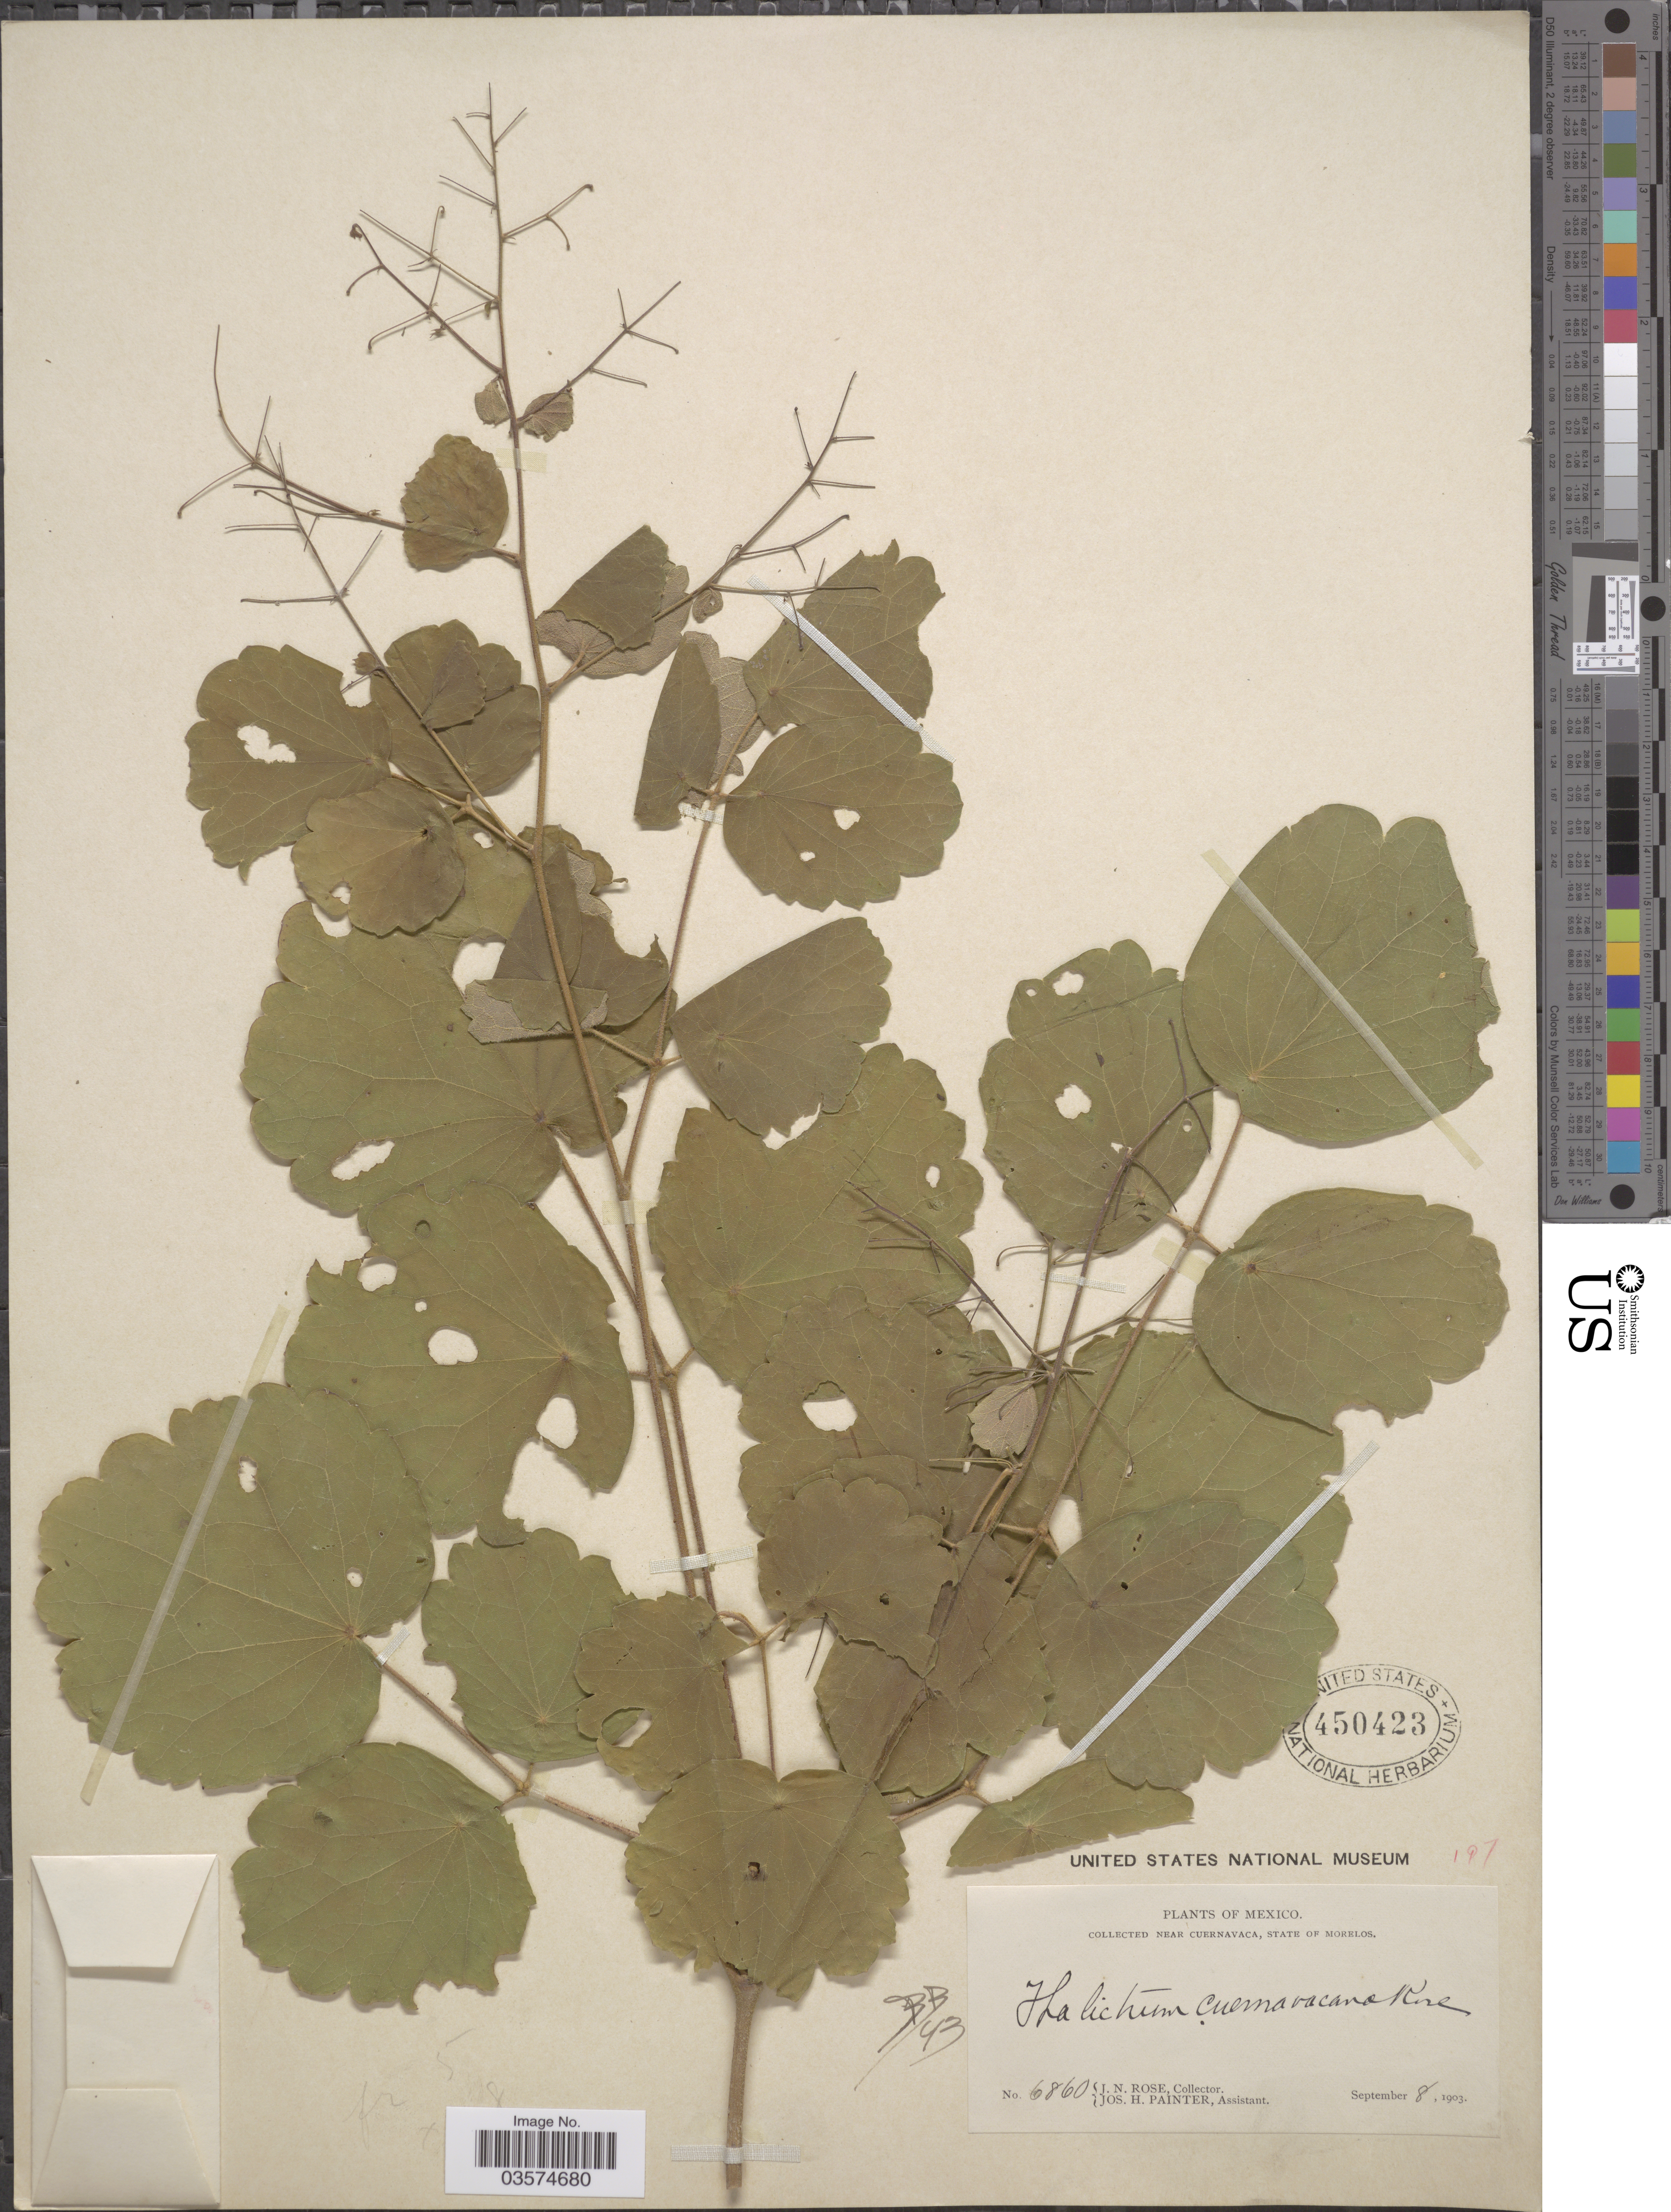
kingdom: Plantae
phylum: Tracheophyta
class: Magnoliopsida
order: Ranunculales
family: Ranunculaceae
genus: Thalictrum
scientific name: Thalictrum cuernavacanum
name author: Rose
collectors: J. N. Rose & J. H. Painter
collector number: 6860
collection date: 1903-09-08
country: Mexico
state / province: Morelos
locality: Near Cuernavaca.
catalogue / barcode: US 450423